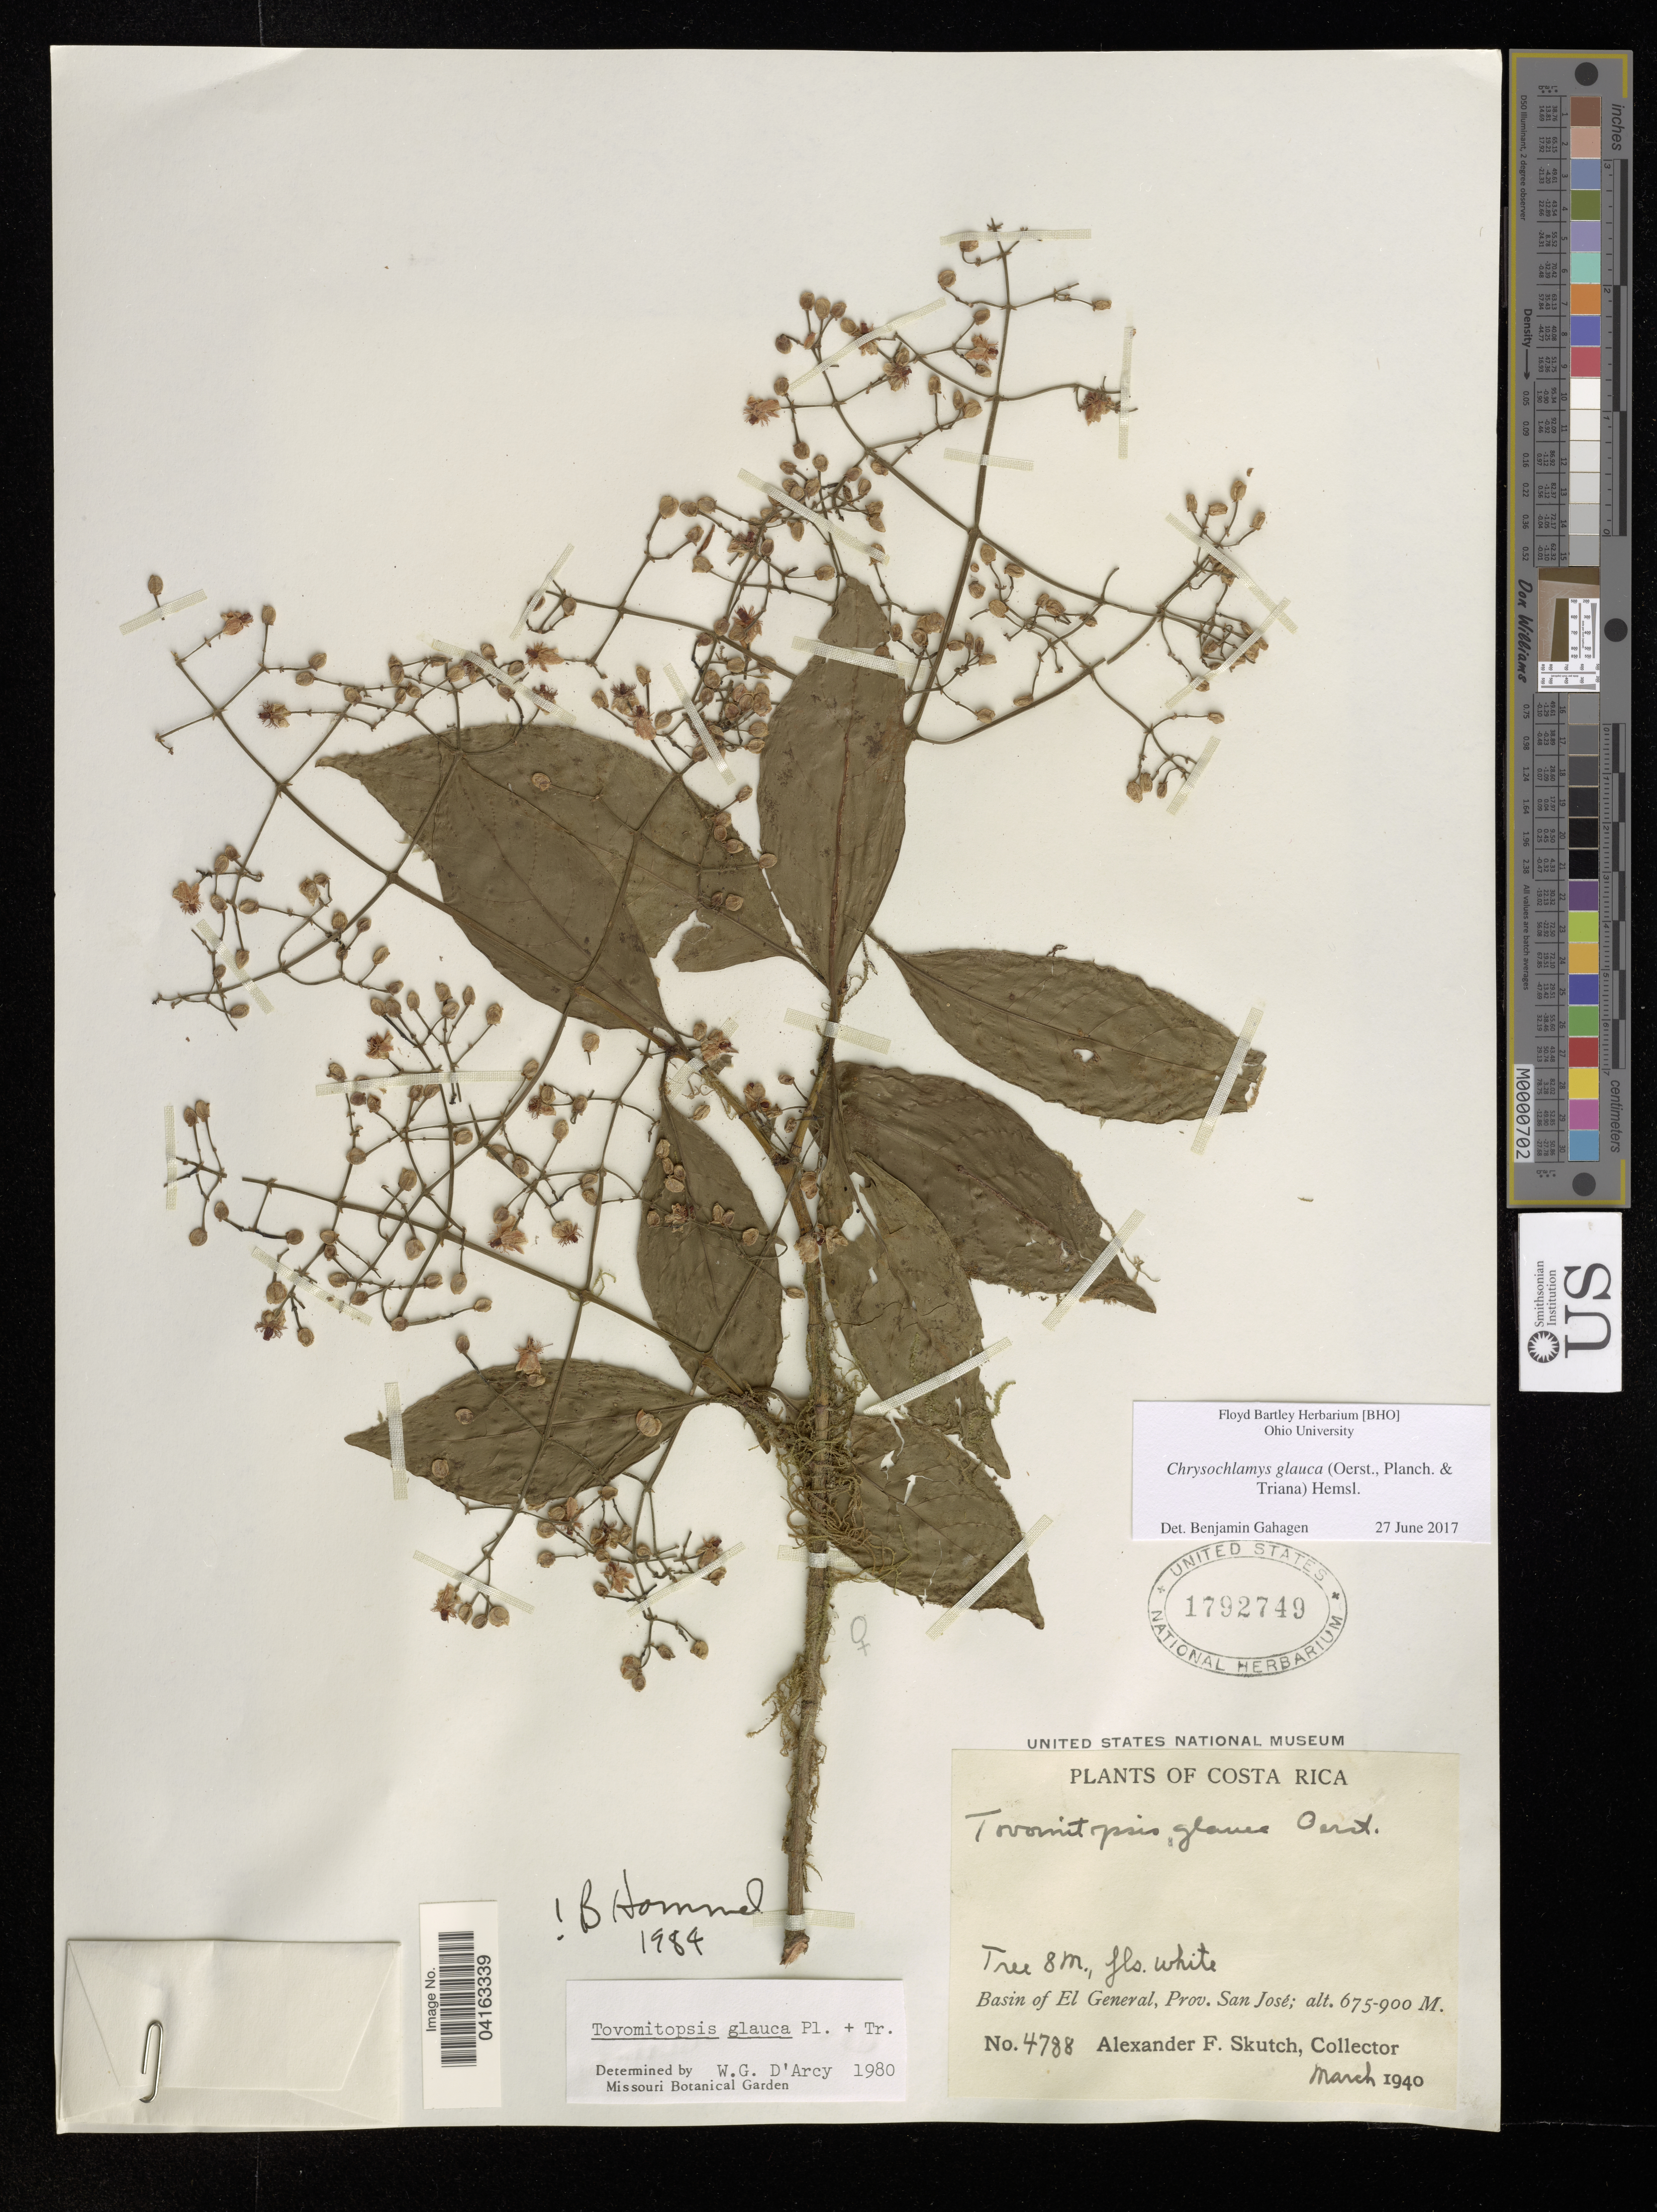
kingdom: Plantae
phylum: Tracheophyta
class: Magnoliopsida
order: Malpighiales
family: Clusiaceae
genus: Chrysochlamys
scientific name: Chrysochlamys glauca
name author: (Oerst. ex Planch. & Triana) Hemsl.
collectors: A. F. Skutch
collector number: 4788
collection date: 1940-03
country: Costa Rica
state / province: San José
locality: Basin of El General, Prov. San José.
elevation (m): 675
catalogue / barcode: US 1792749